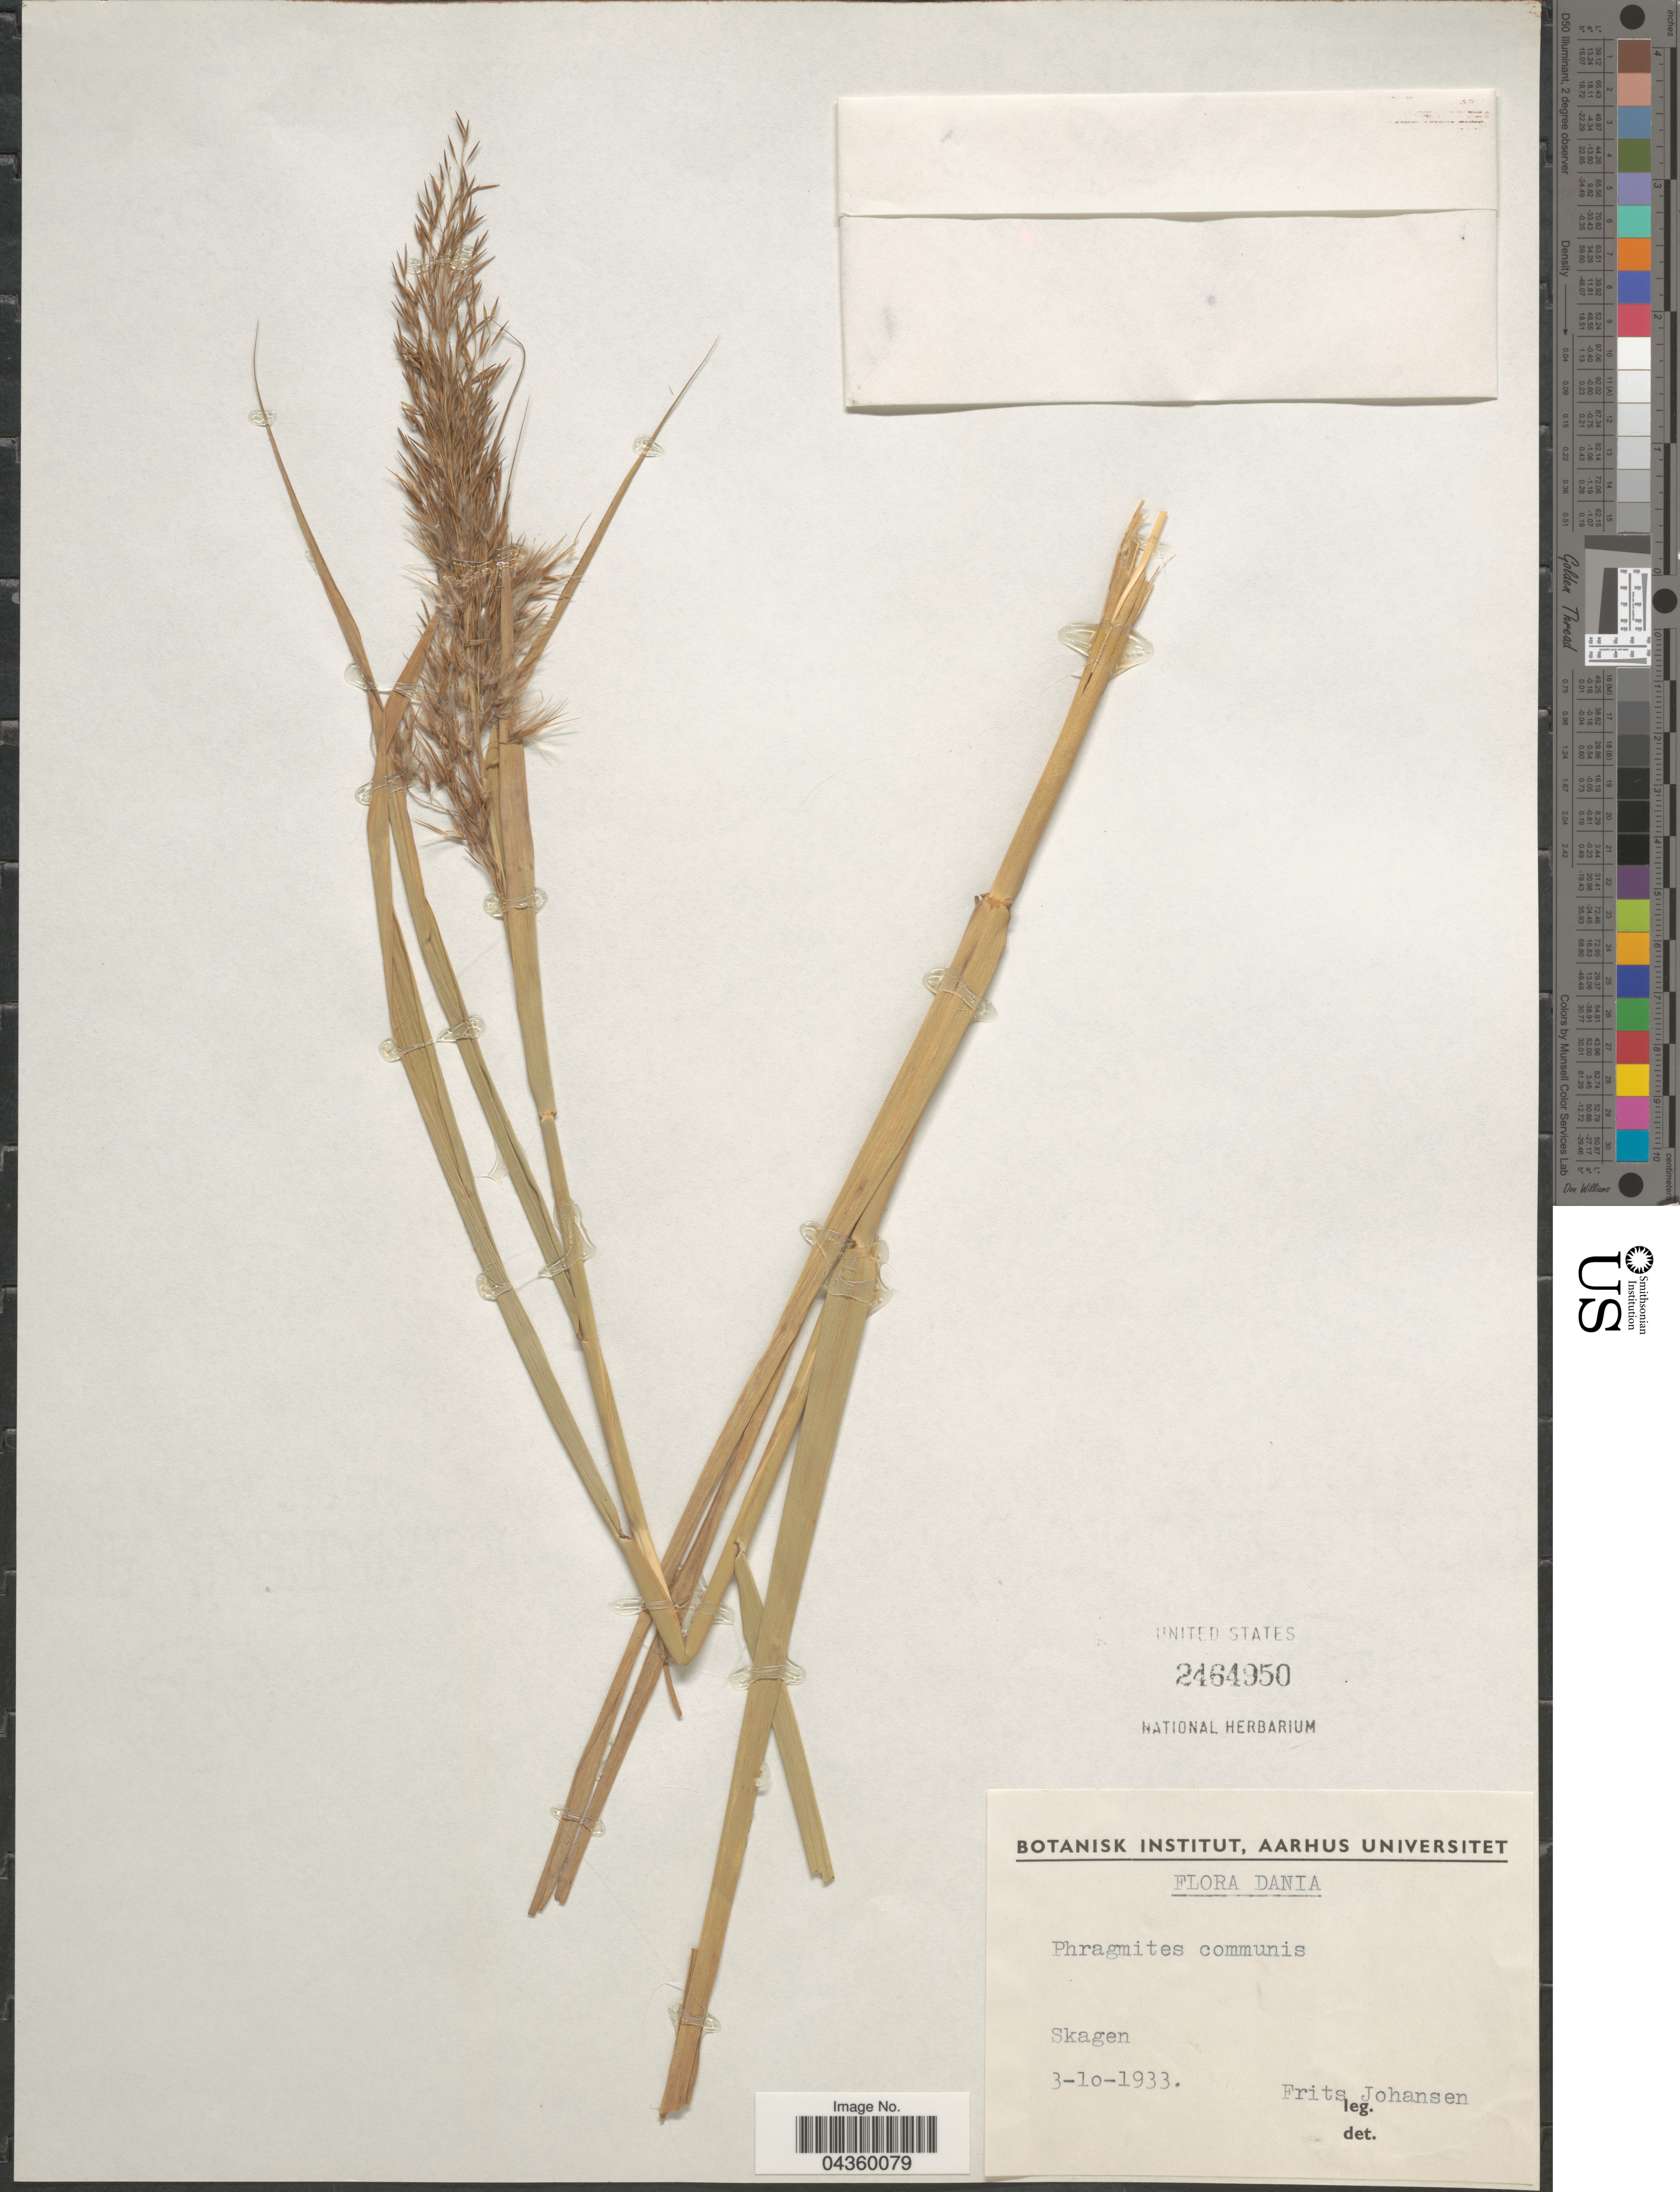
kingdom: Plantae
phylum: Tracheophyta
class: Liliopsida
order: Poales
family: Poaceae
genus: Phragmites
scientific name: Phragmites australis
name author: (Cav.) Trin. ex Steud.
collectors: F. Johansen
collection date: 1933-10-03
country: Denmark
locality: Dania. Skagen.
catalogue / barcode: US 2464950